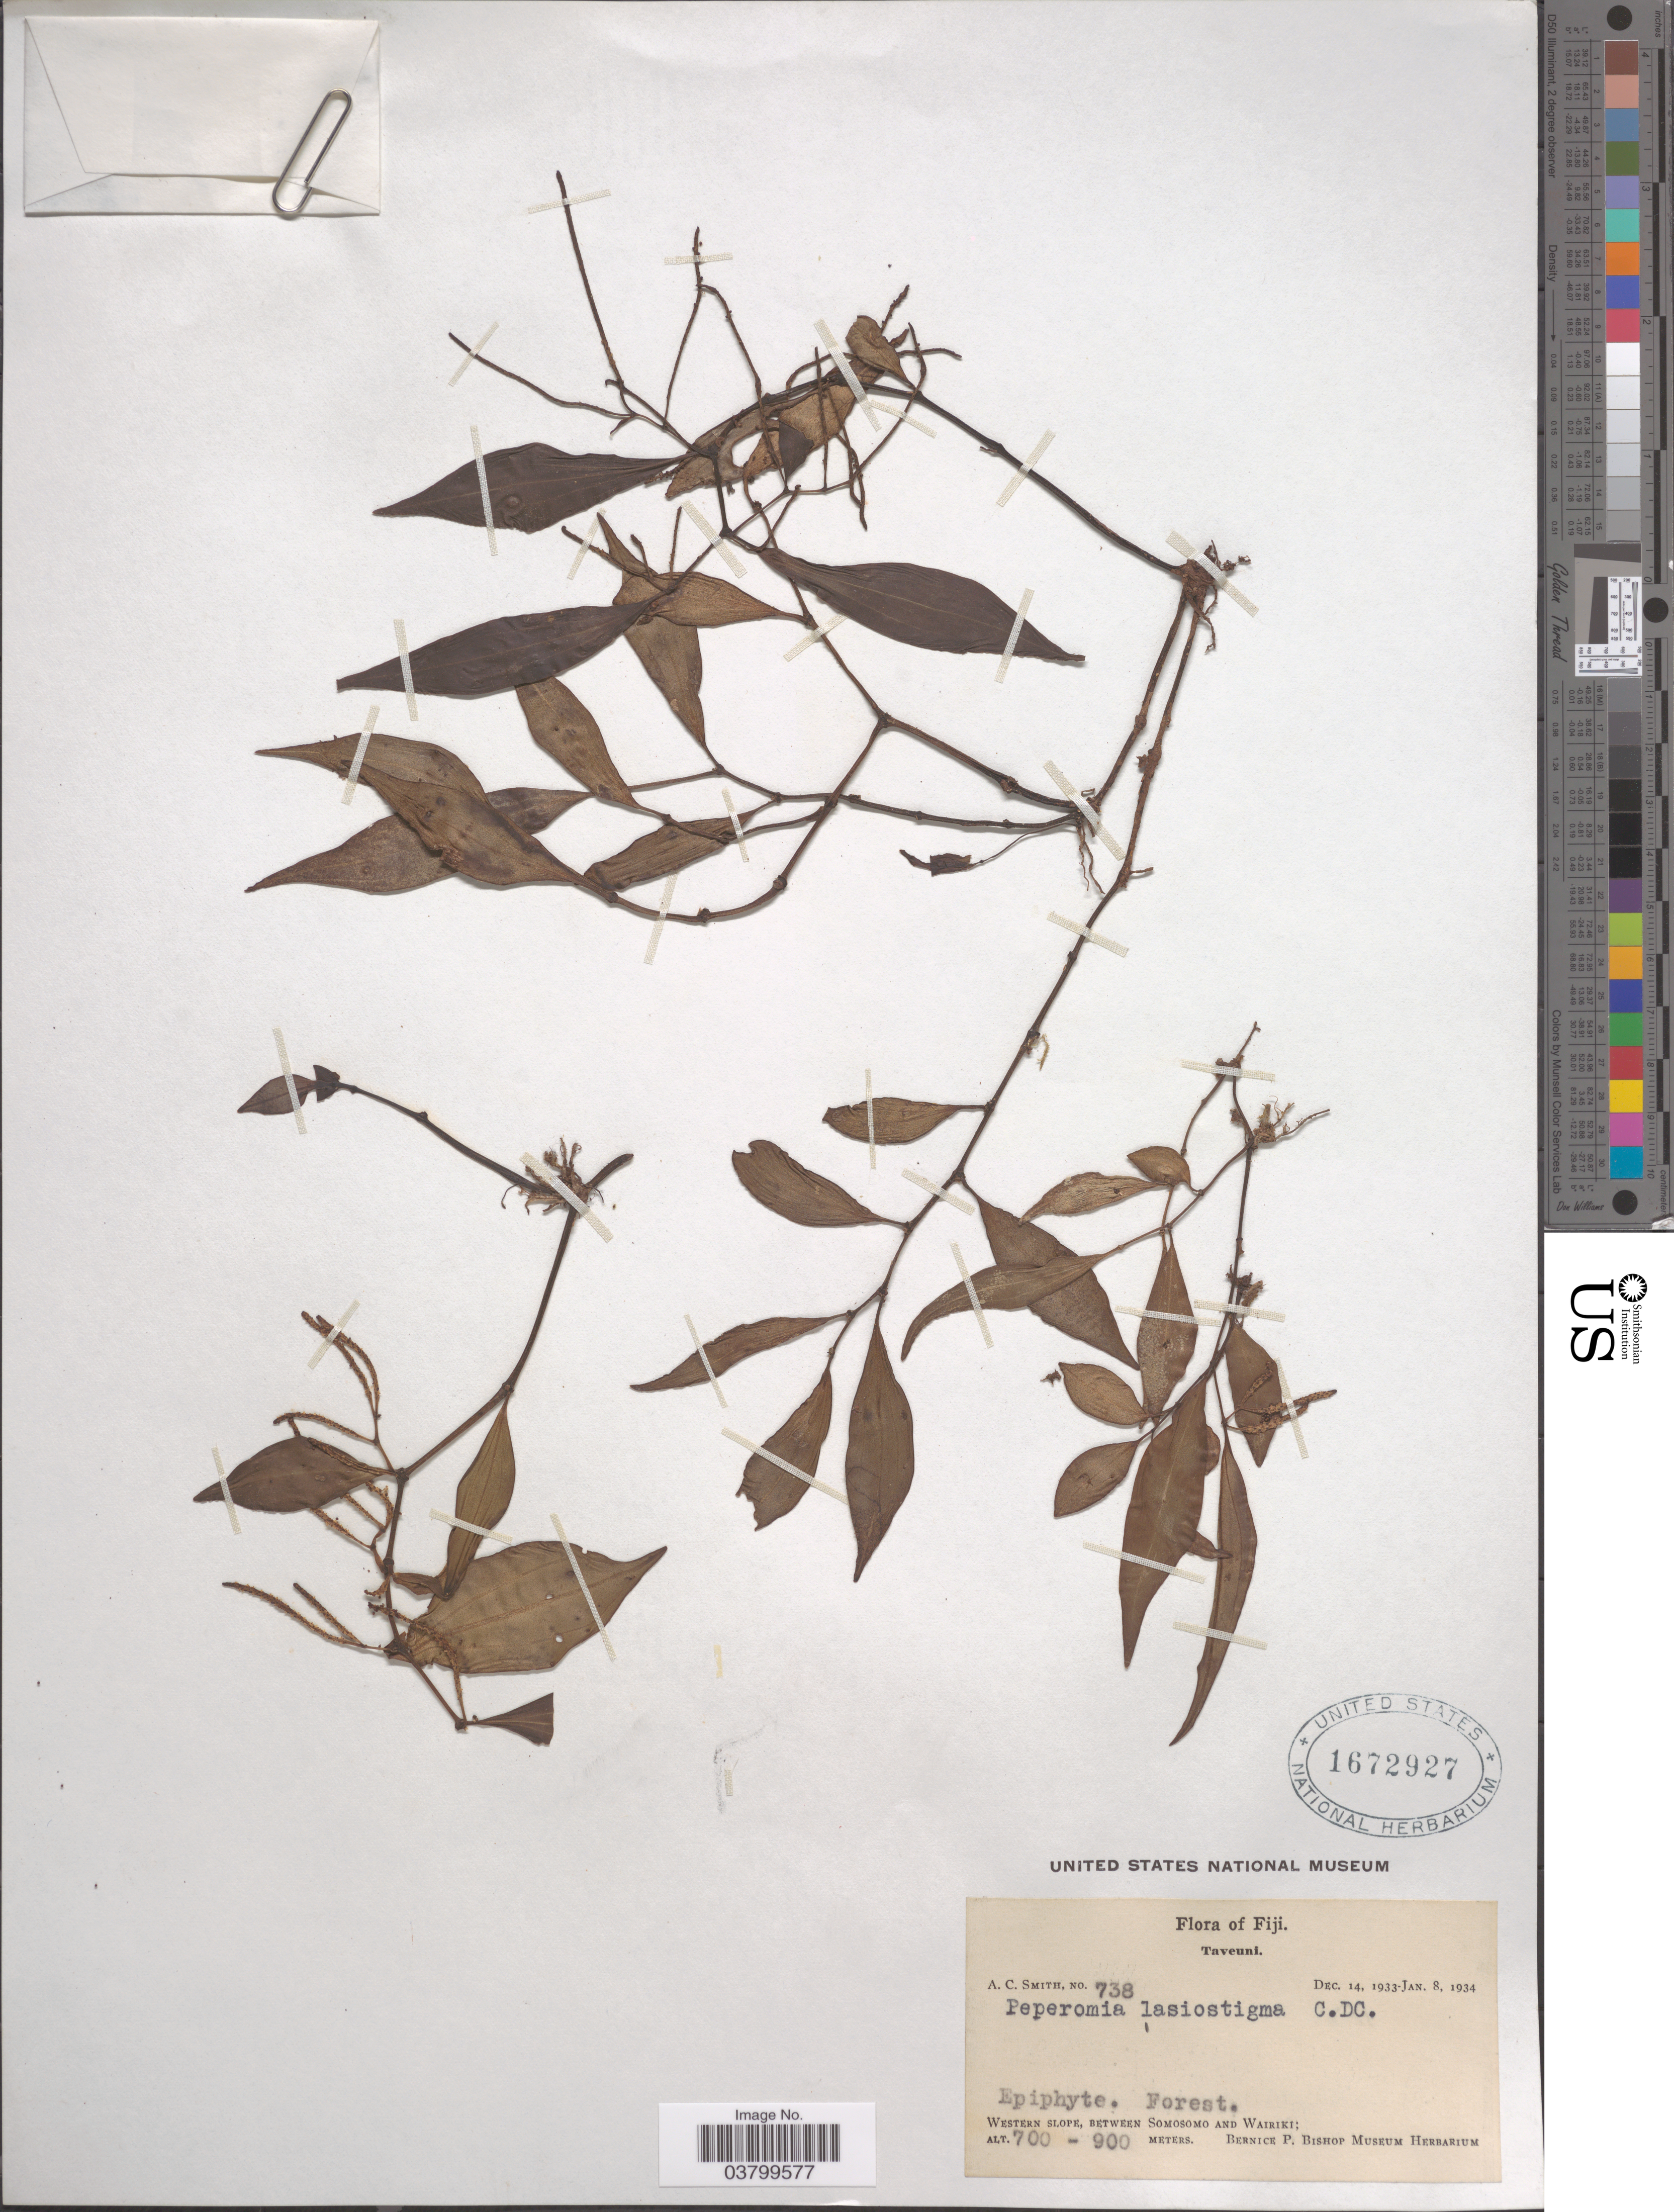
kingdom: Plantae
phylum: Tracheophyta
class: Magnoliopsida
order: Piperales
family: Piperaceae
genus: Peperomia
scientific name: Peperomia lasiostigma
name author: C. DC.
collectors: A. C. Smith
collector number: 738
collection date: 1933-12-14/1934-01-08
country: Fiji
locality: Taveuni. Western slope, between Somosomo and Wairik.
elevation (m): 700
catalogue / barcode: US 1672927